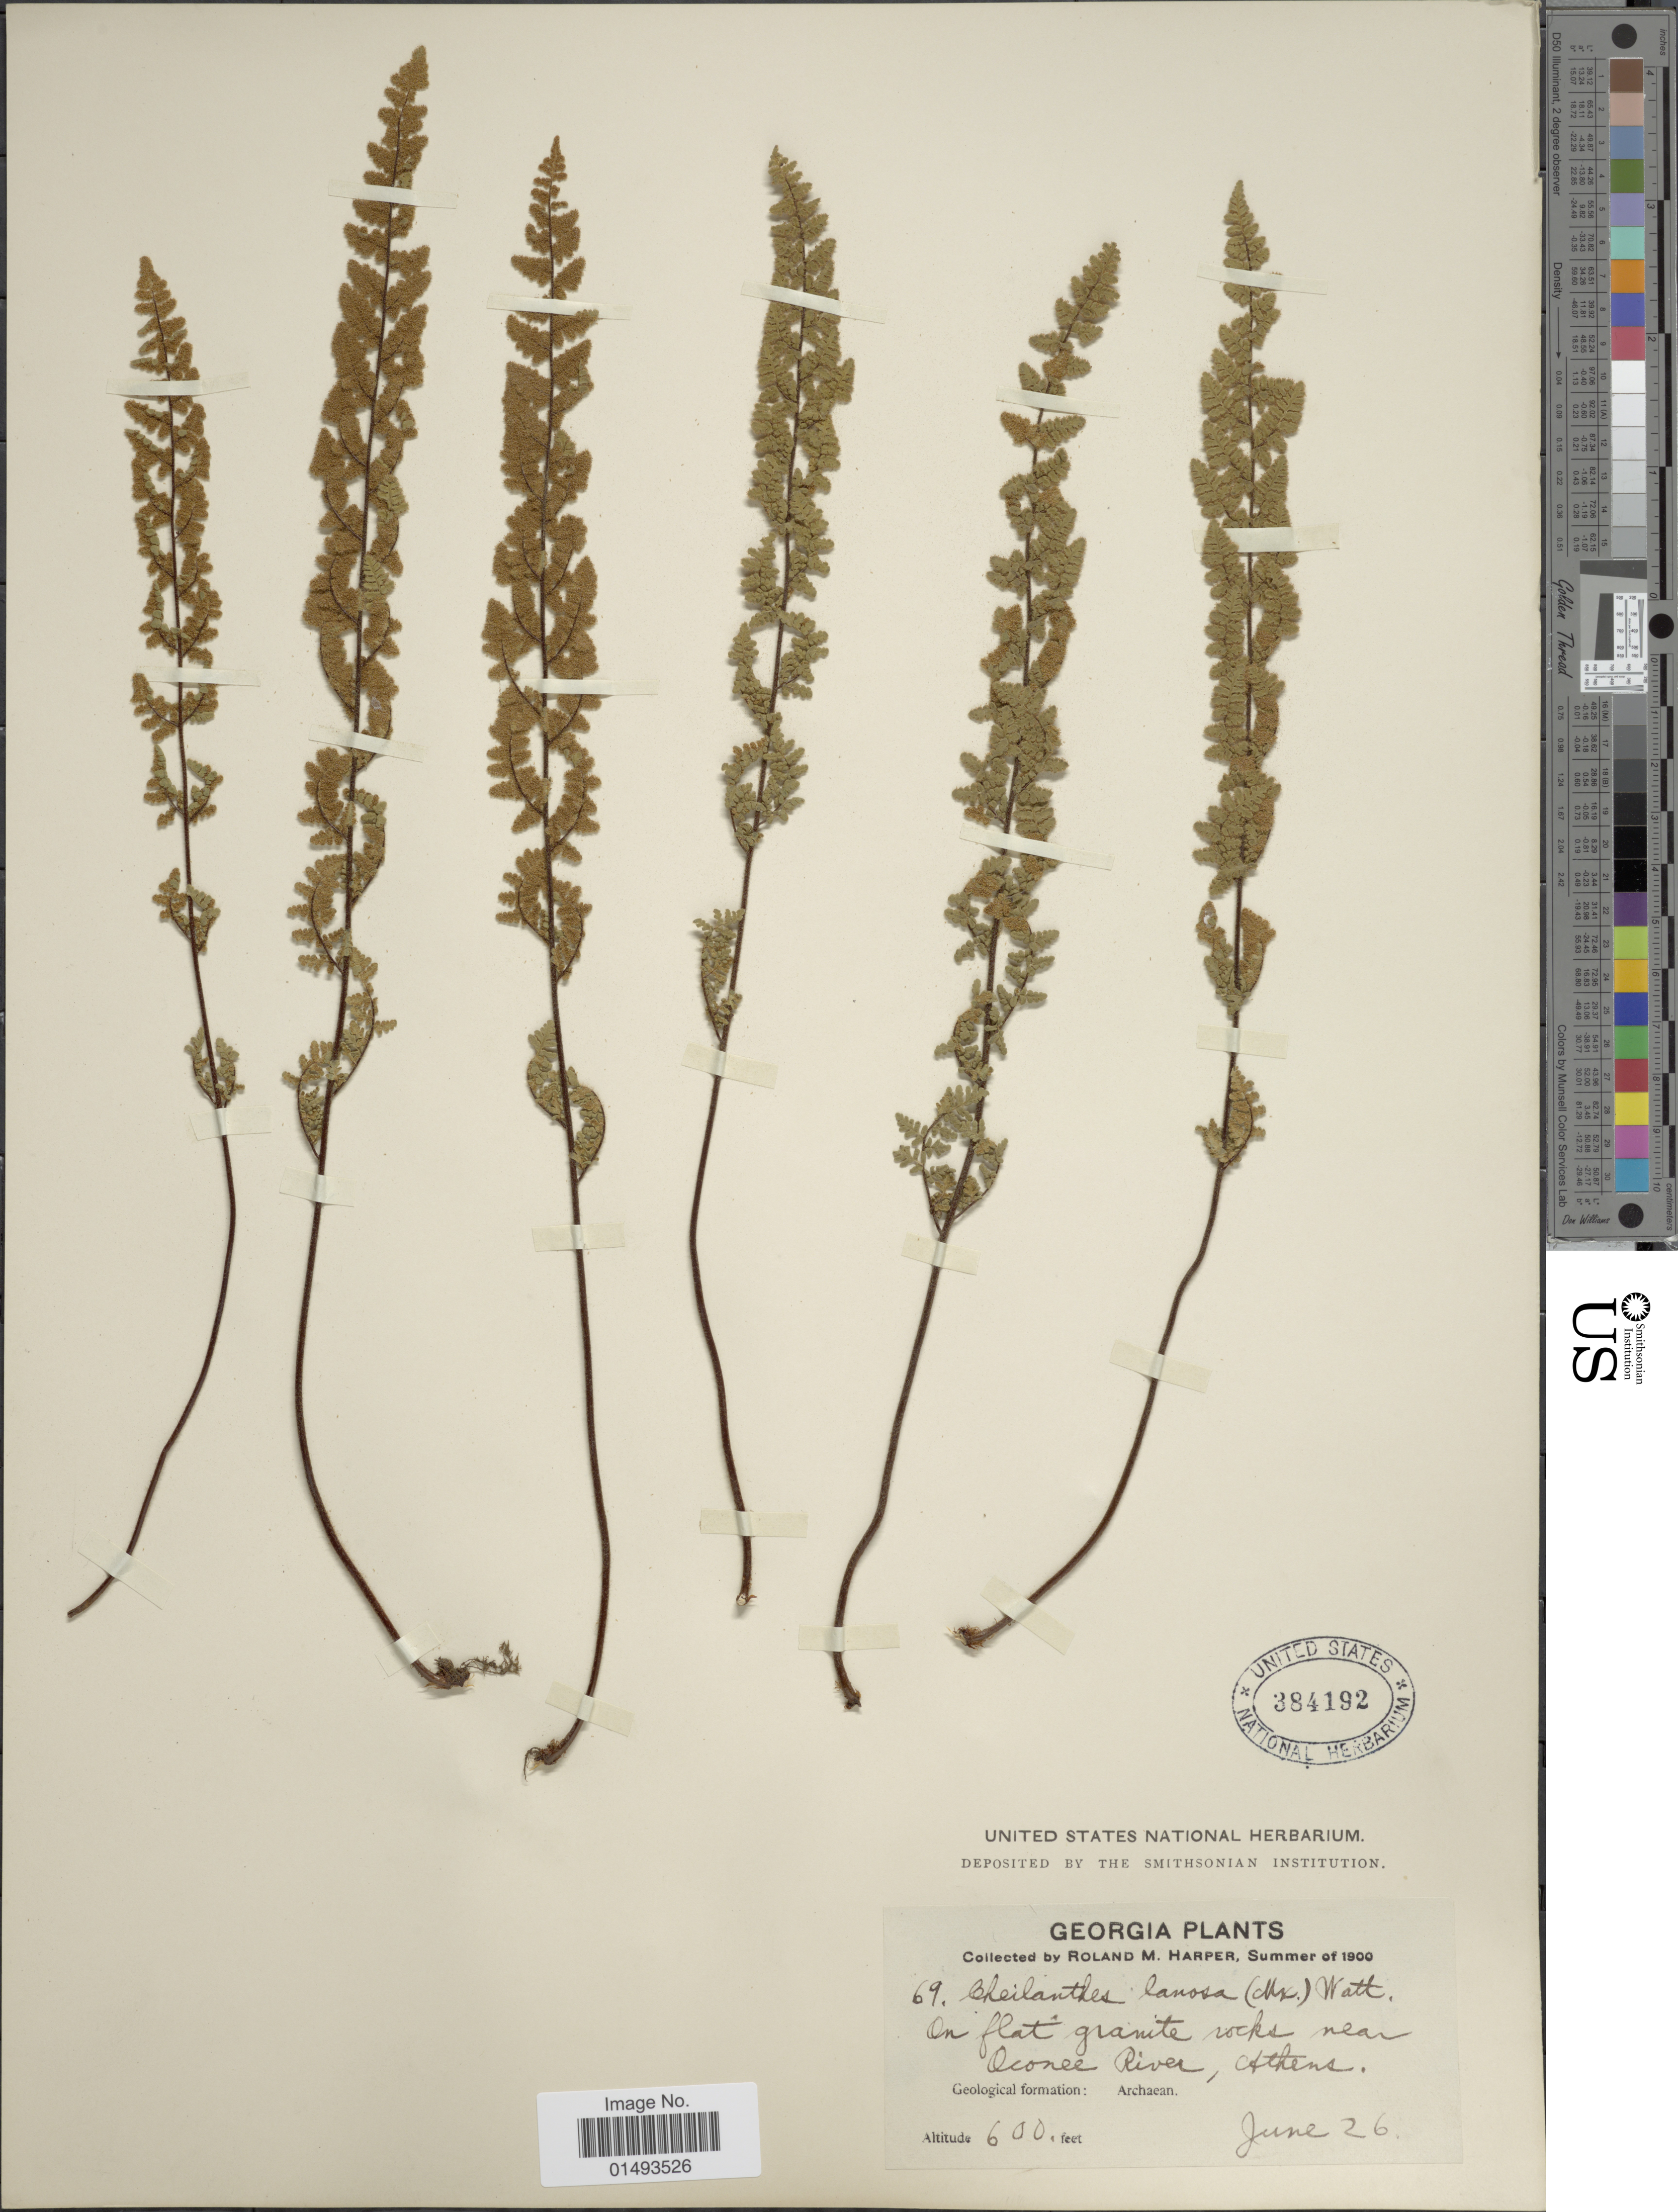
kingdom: Plantae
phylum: Tracheophyta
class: Polypodiopsida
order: Polypodiales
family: Pteridaceae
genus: Myriopteris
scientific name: Myriopteris lanosa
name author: (Michx.) Grusz & Windham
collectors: R. M. Harper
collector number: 69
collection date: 1900-06-26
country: United States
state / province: Georgia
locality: Georgia Plants, on flat granite rocks near Oconee River, Athens, Archaean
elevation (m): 183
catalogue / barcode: US 384192